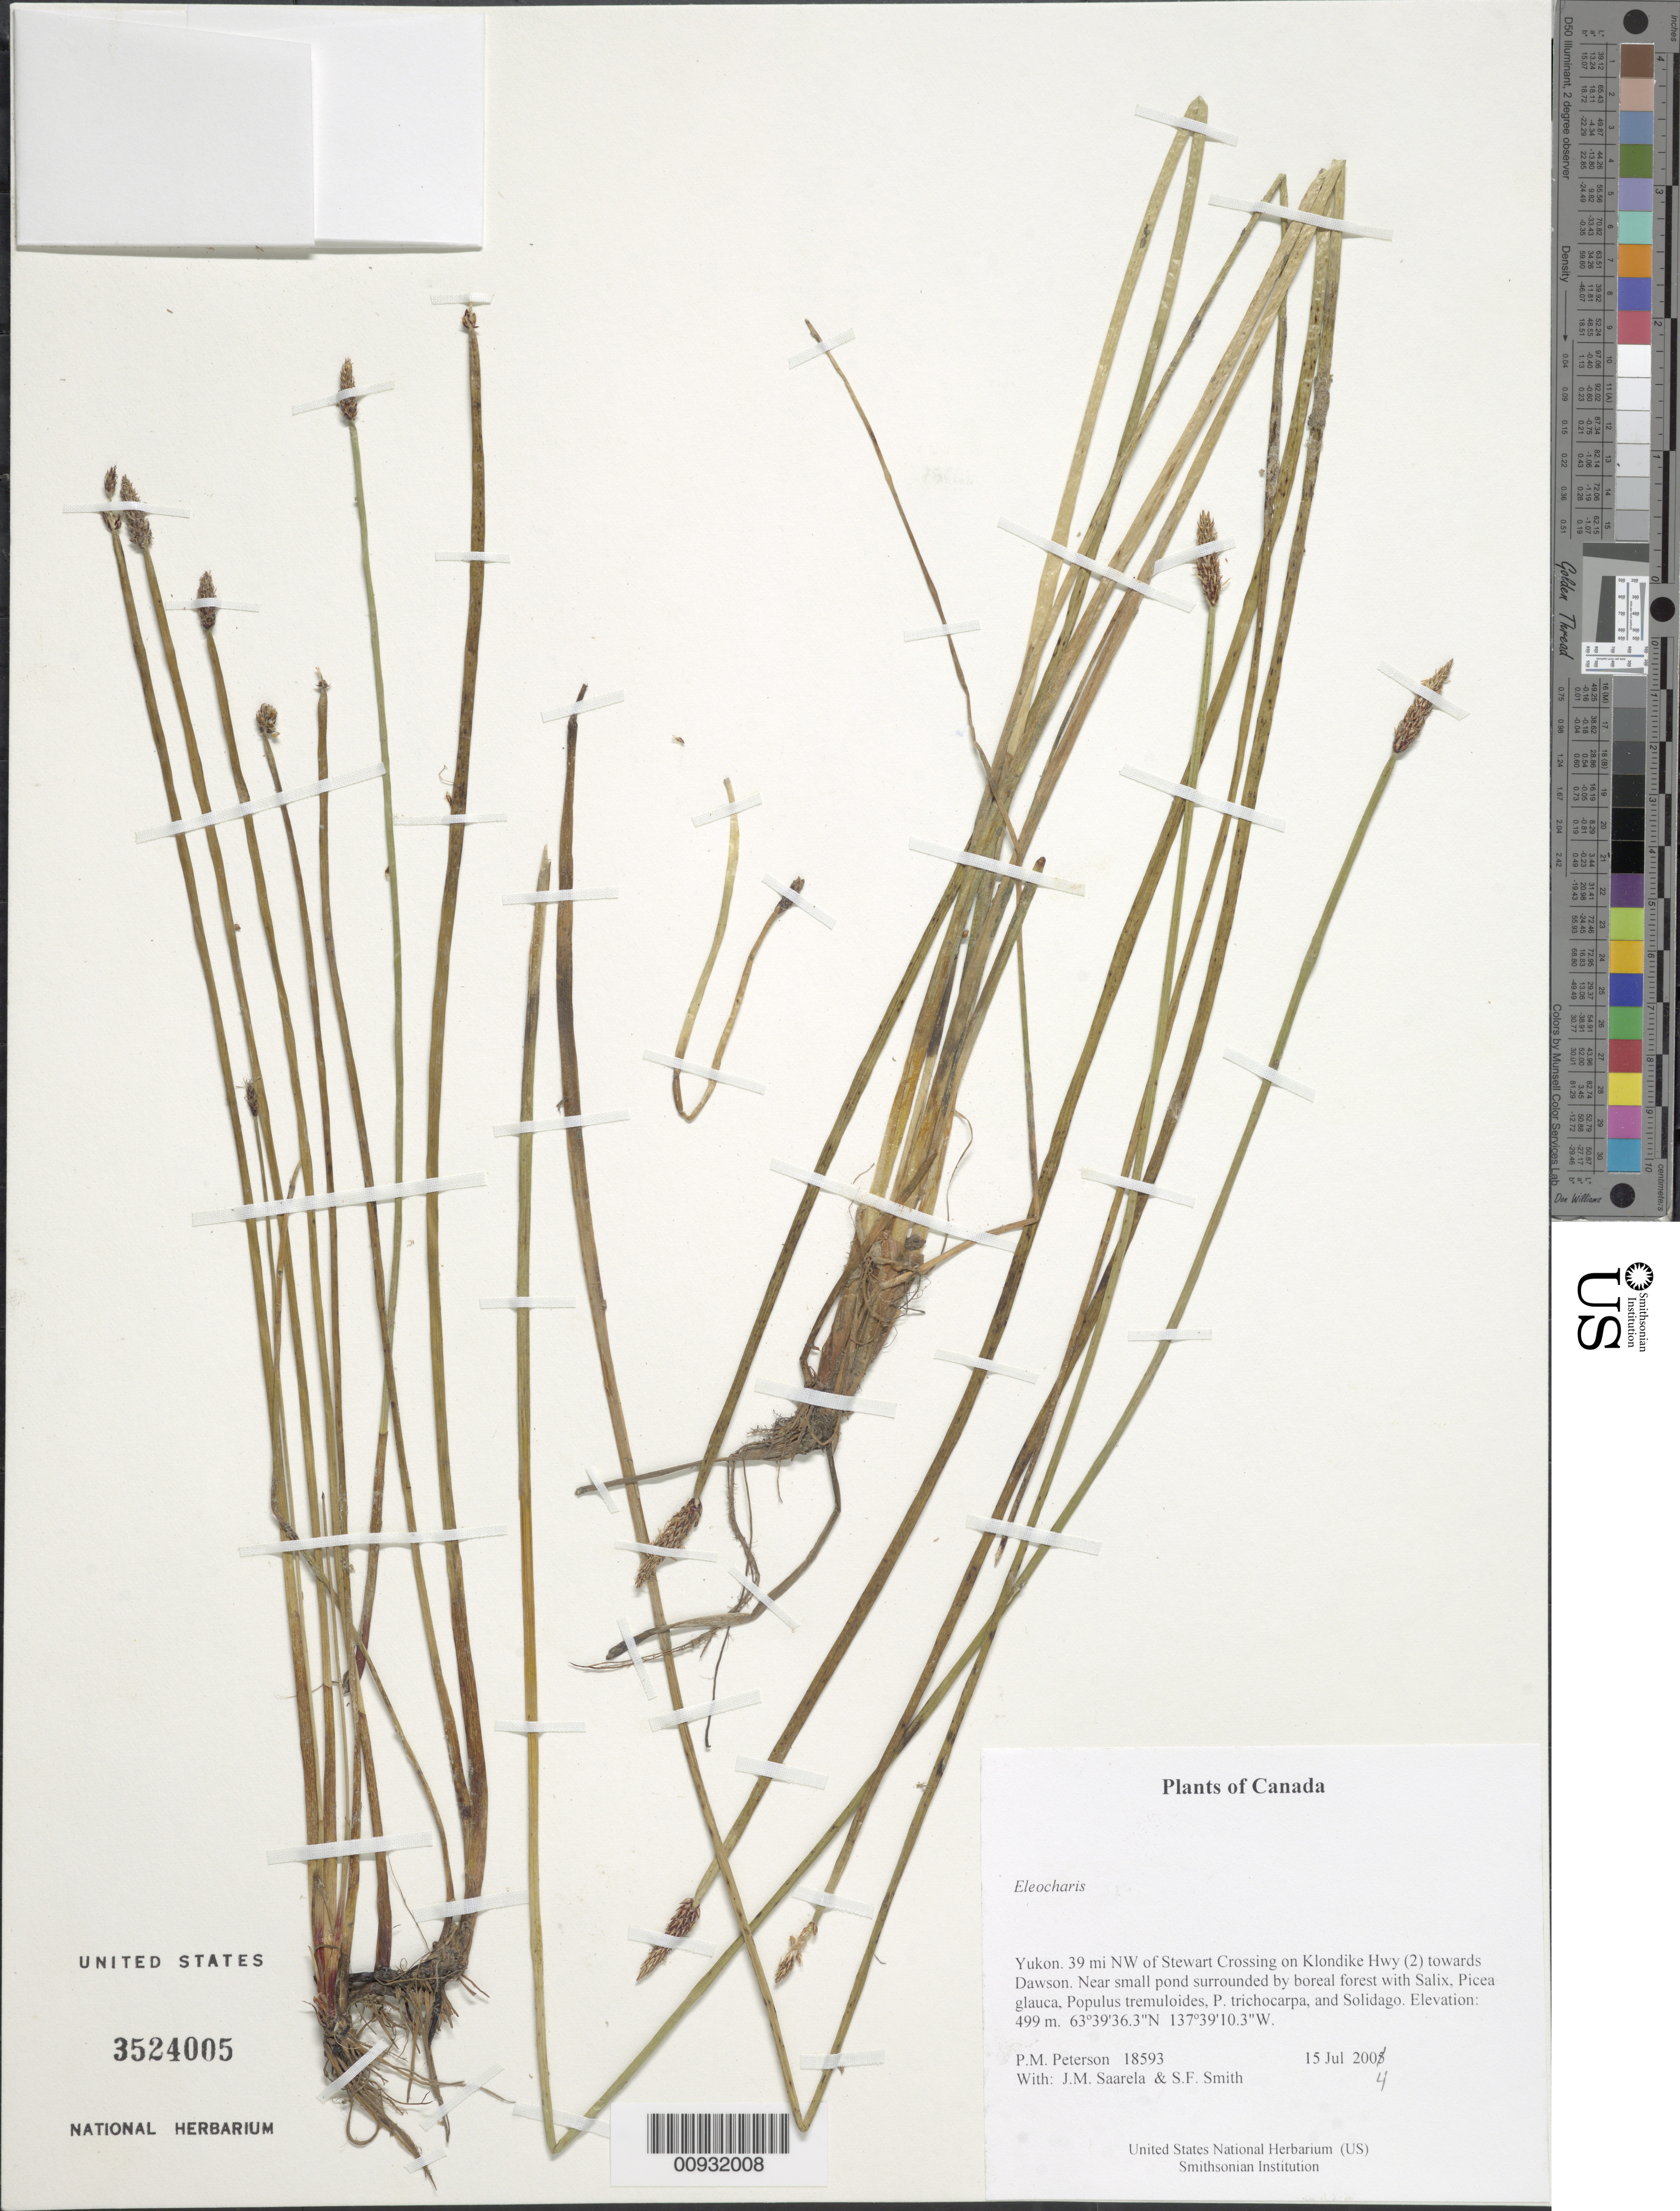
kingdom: Plantae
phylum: Tracheophyta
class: Liliopsida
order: Poales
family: Cyperaceae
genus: Eleocharis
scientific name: Eleocharis sp.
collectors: P. M. Peterson, J. Saarela & S.F. Smith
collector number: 18593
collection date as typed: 15 Jul 2004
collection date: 2004-07-15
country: Canada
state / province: Yukon Territory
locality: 39 mi NW of Stewart Crossing on Klondike Hwy (2) towards Dawson. Near small pond surrounded by boreal forest with Salix, Picea glauca, Populus tremuloides, P. trichocarpa, and Solidago.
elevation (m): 499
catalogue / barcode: US 3524005